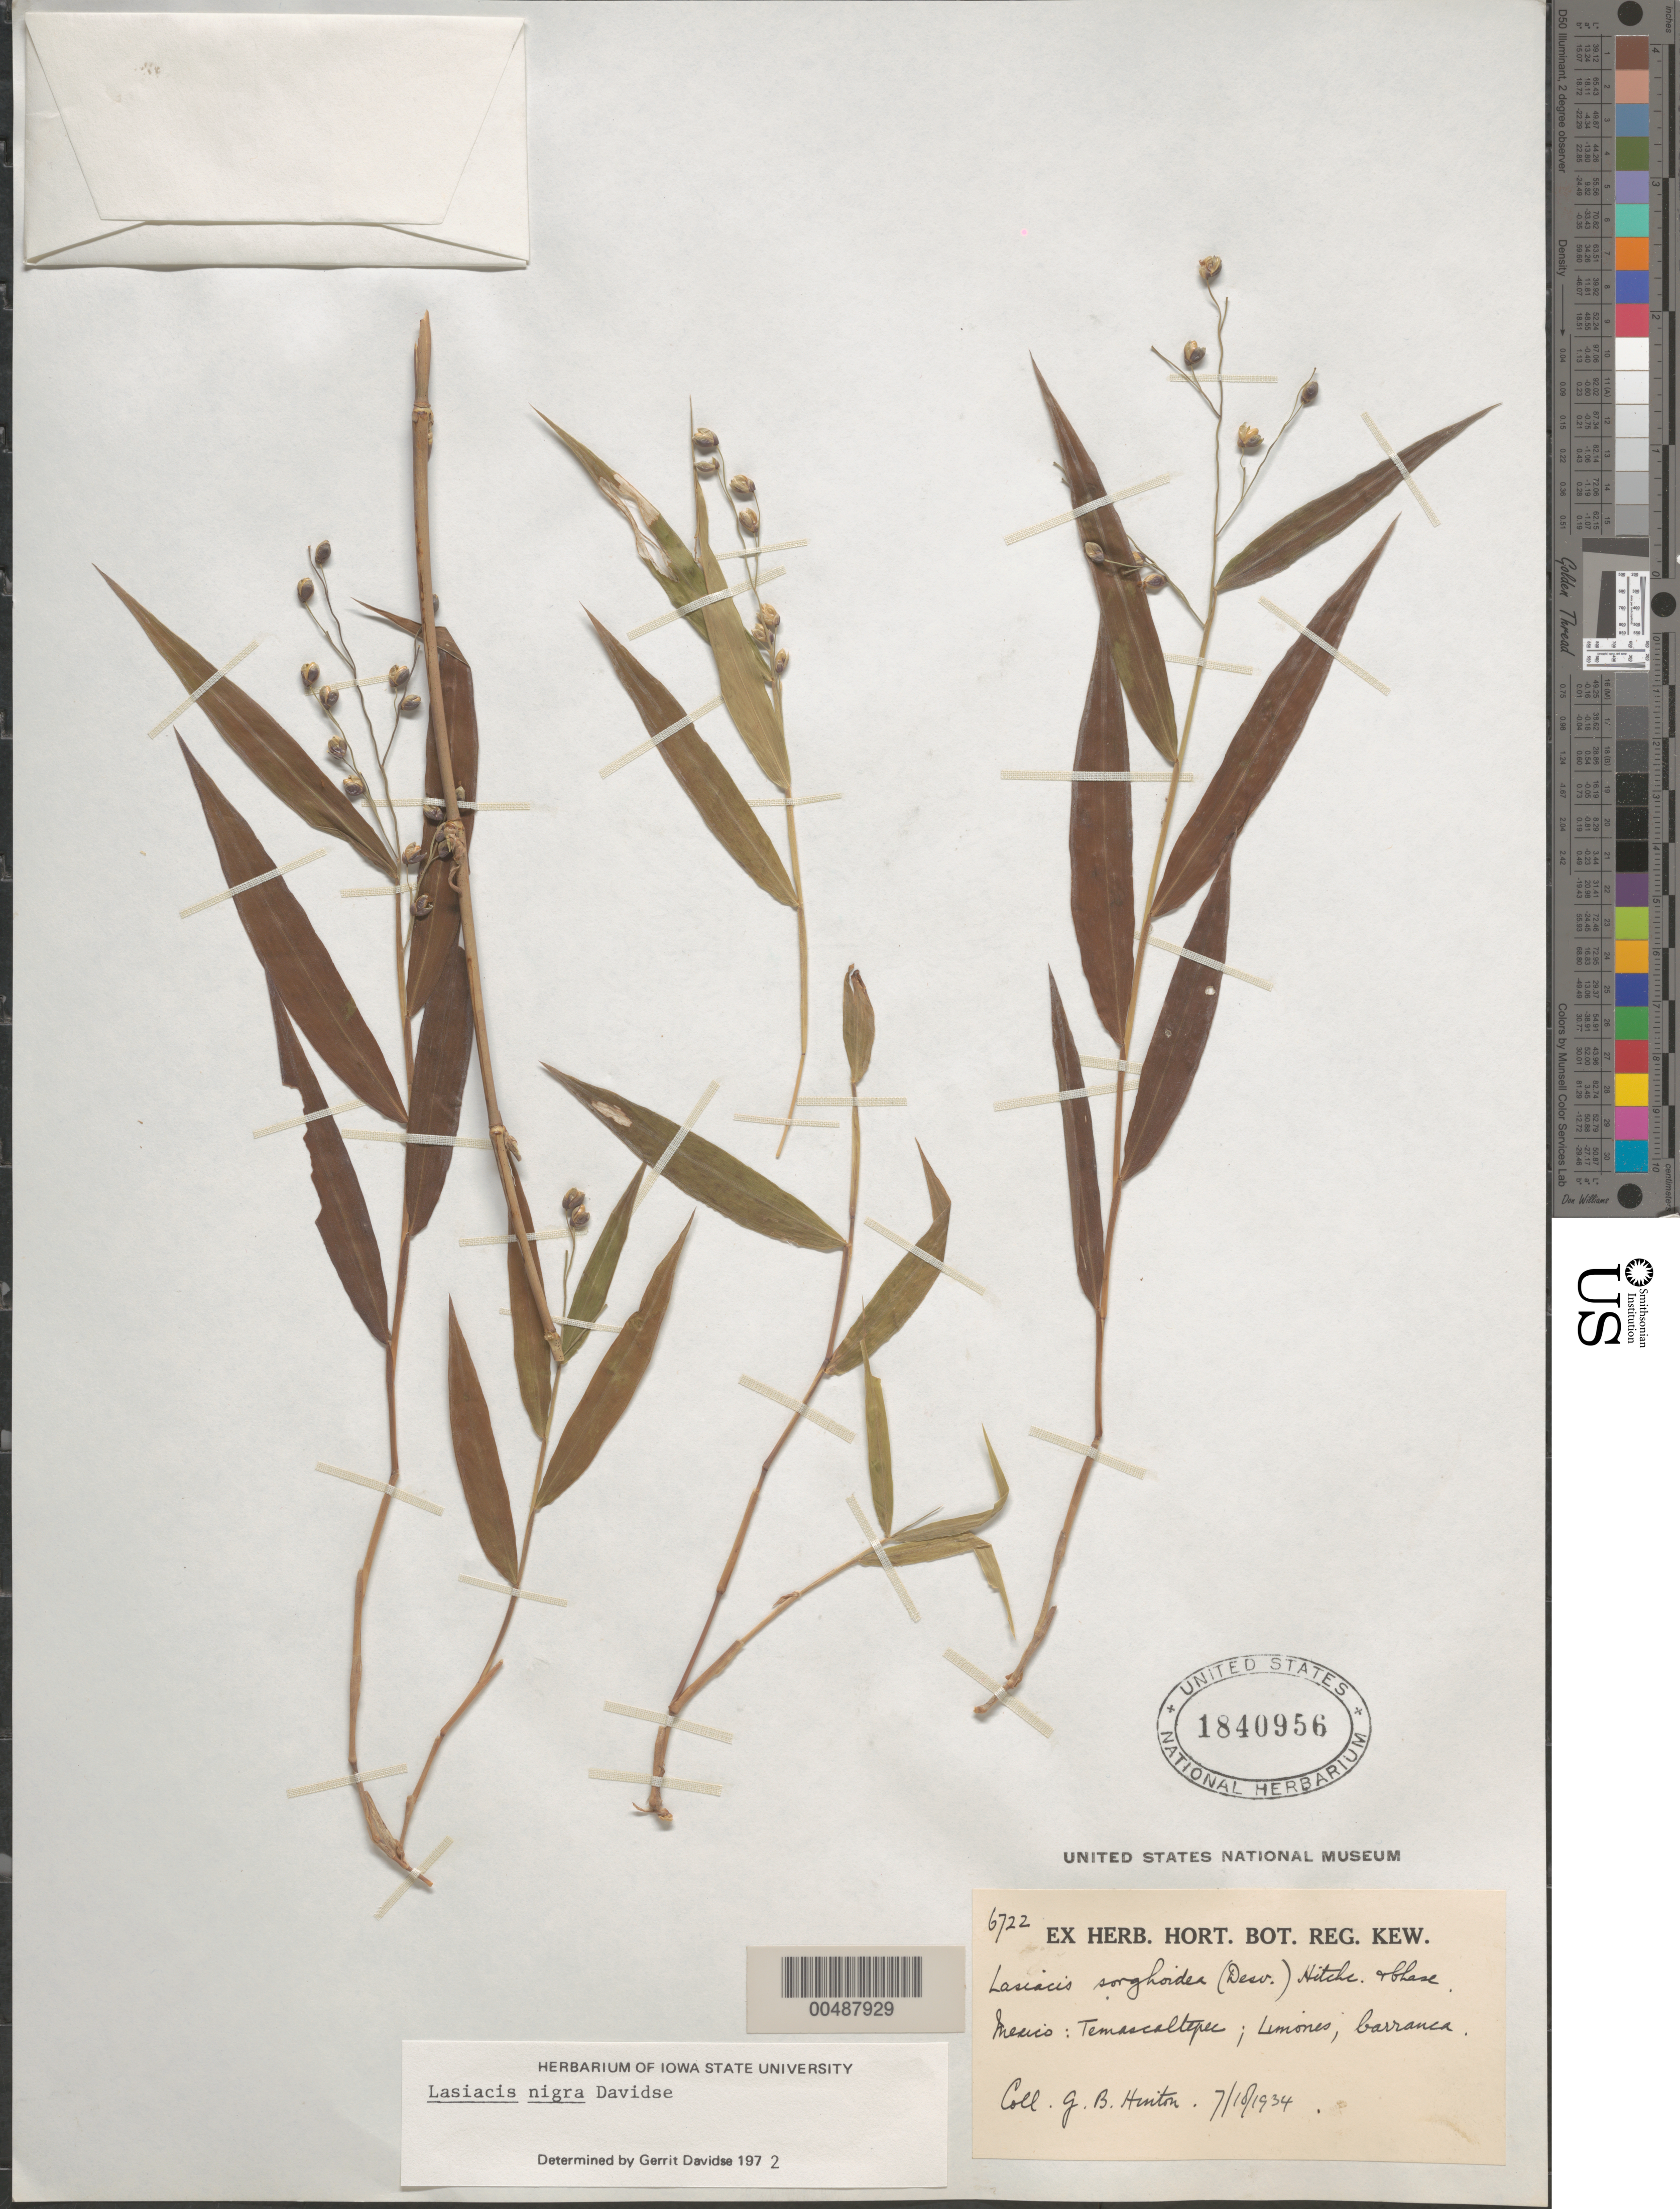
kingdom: Plantae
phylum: Tracheophyta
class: Liliopsida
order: Poales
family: Poaceae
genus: Lasiacis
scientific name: Lasiacis maxonii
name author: Swallen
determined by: Davidse, Gerrit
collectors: G. B. Hinton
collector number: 6722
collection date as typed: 10 Jul 1934 or 7 Oct 1934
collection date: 1934-07-10 or 1934-10-07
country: Mexico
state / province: México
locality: Temascaltepec, Limones, barranca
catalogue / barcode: US 1840956